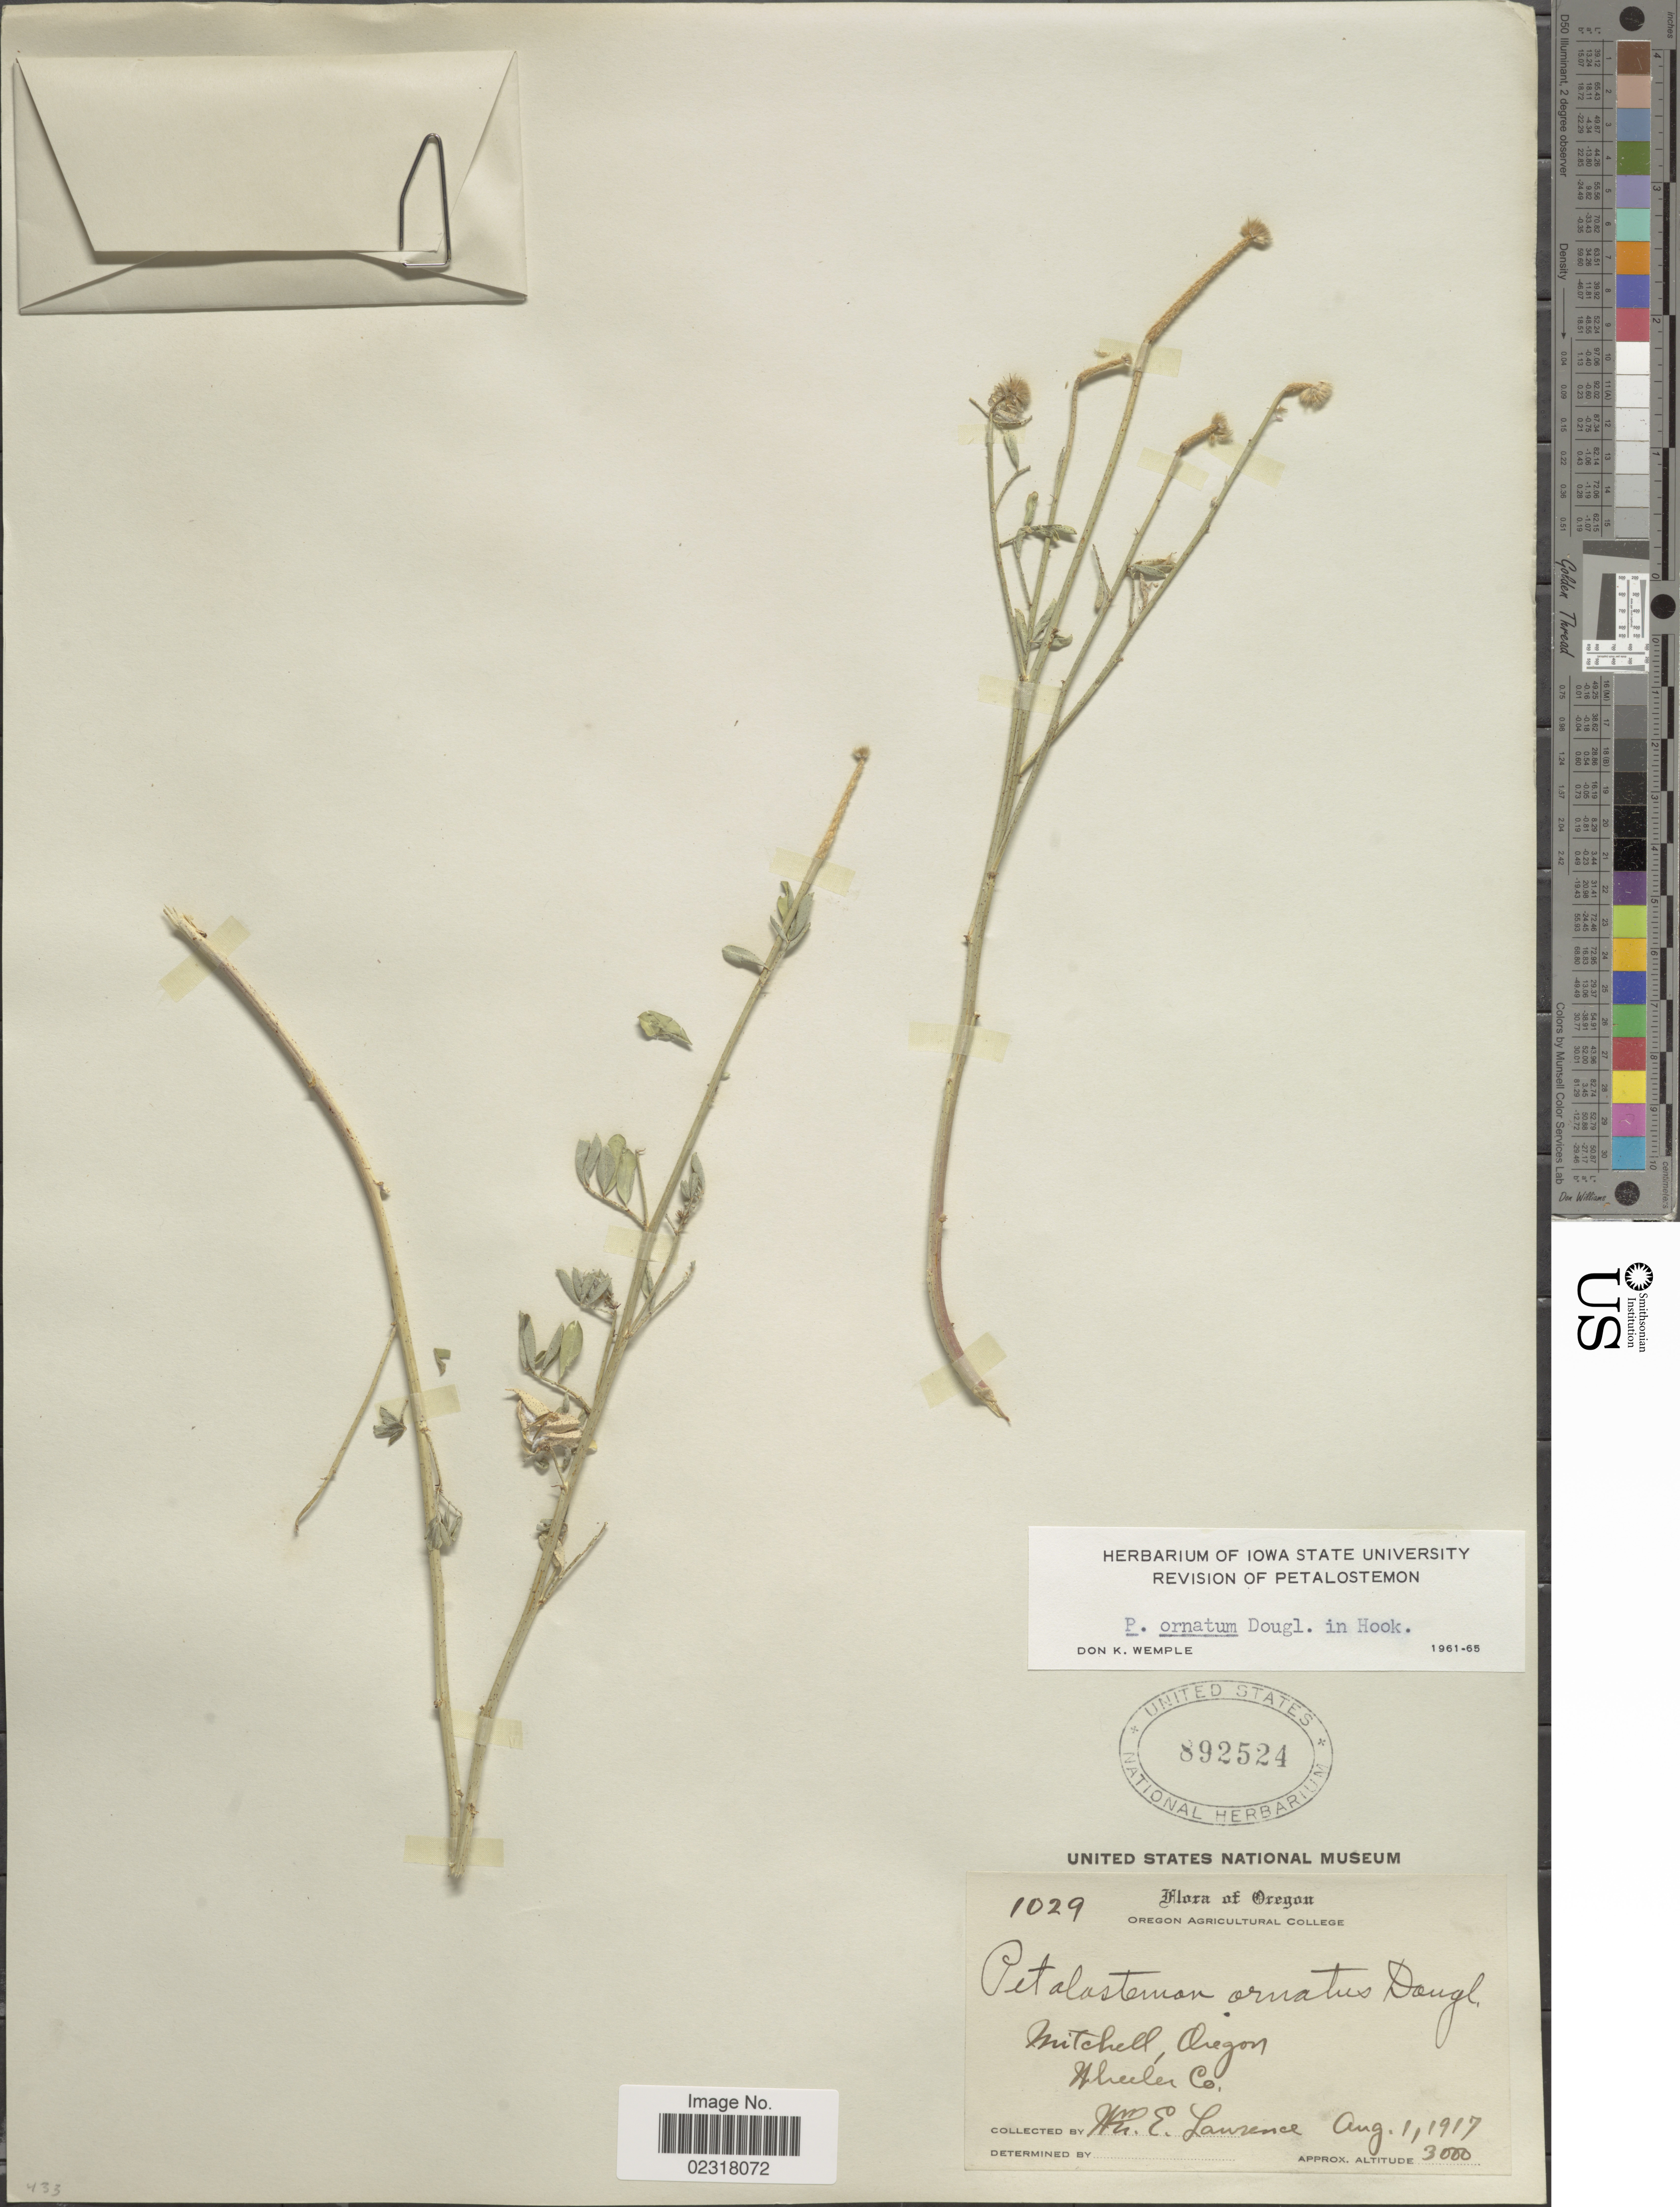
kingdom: Plantae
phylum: Tracheophyta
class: Magnoliopsida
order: Fabales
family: Fabaceae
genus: Dalea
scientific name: Dalea ornata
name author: (Hook.) Eaton & Wright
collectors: W. Lawrence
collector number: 1029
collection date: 1917-08-01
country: United States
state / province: Oregon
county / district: Wheeler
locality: Mitchell, Wheeler Co.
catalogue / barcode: US 892524